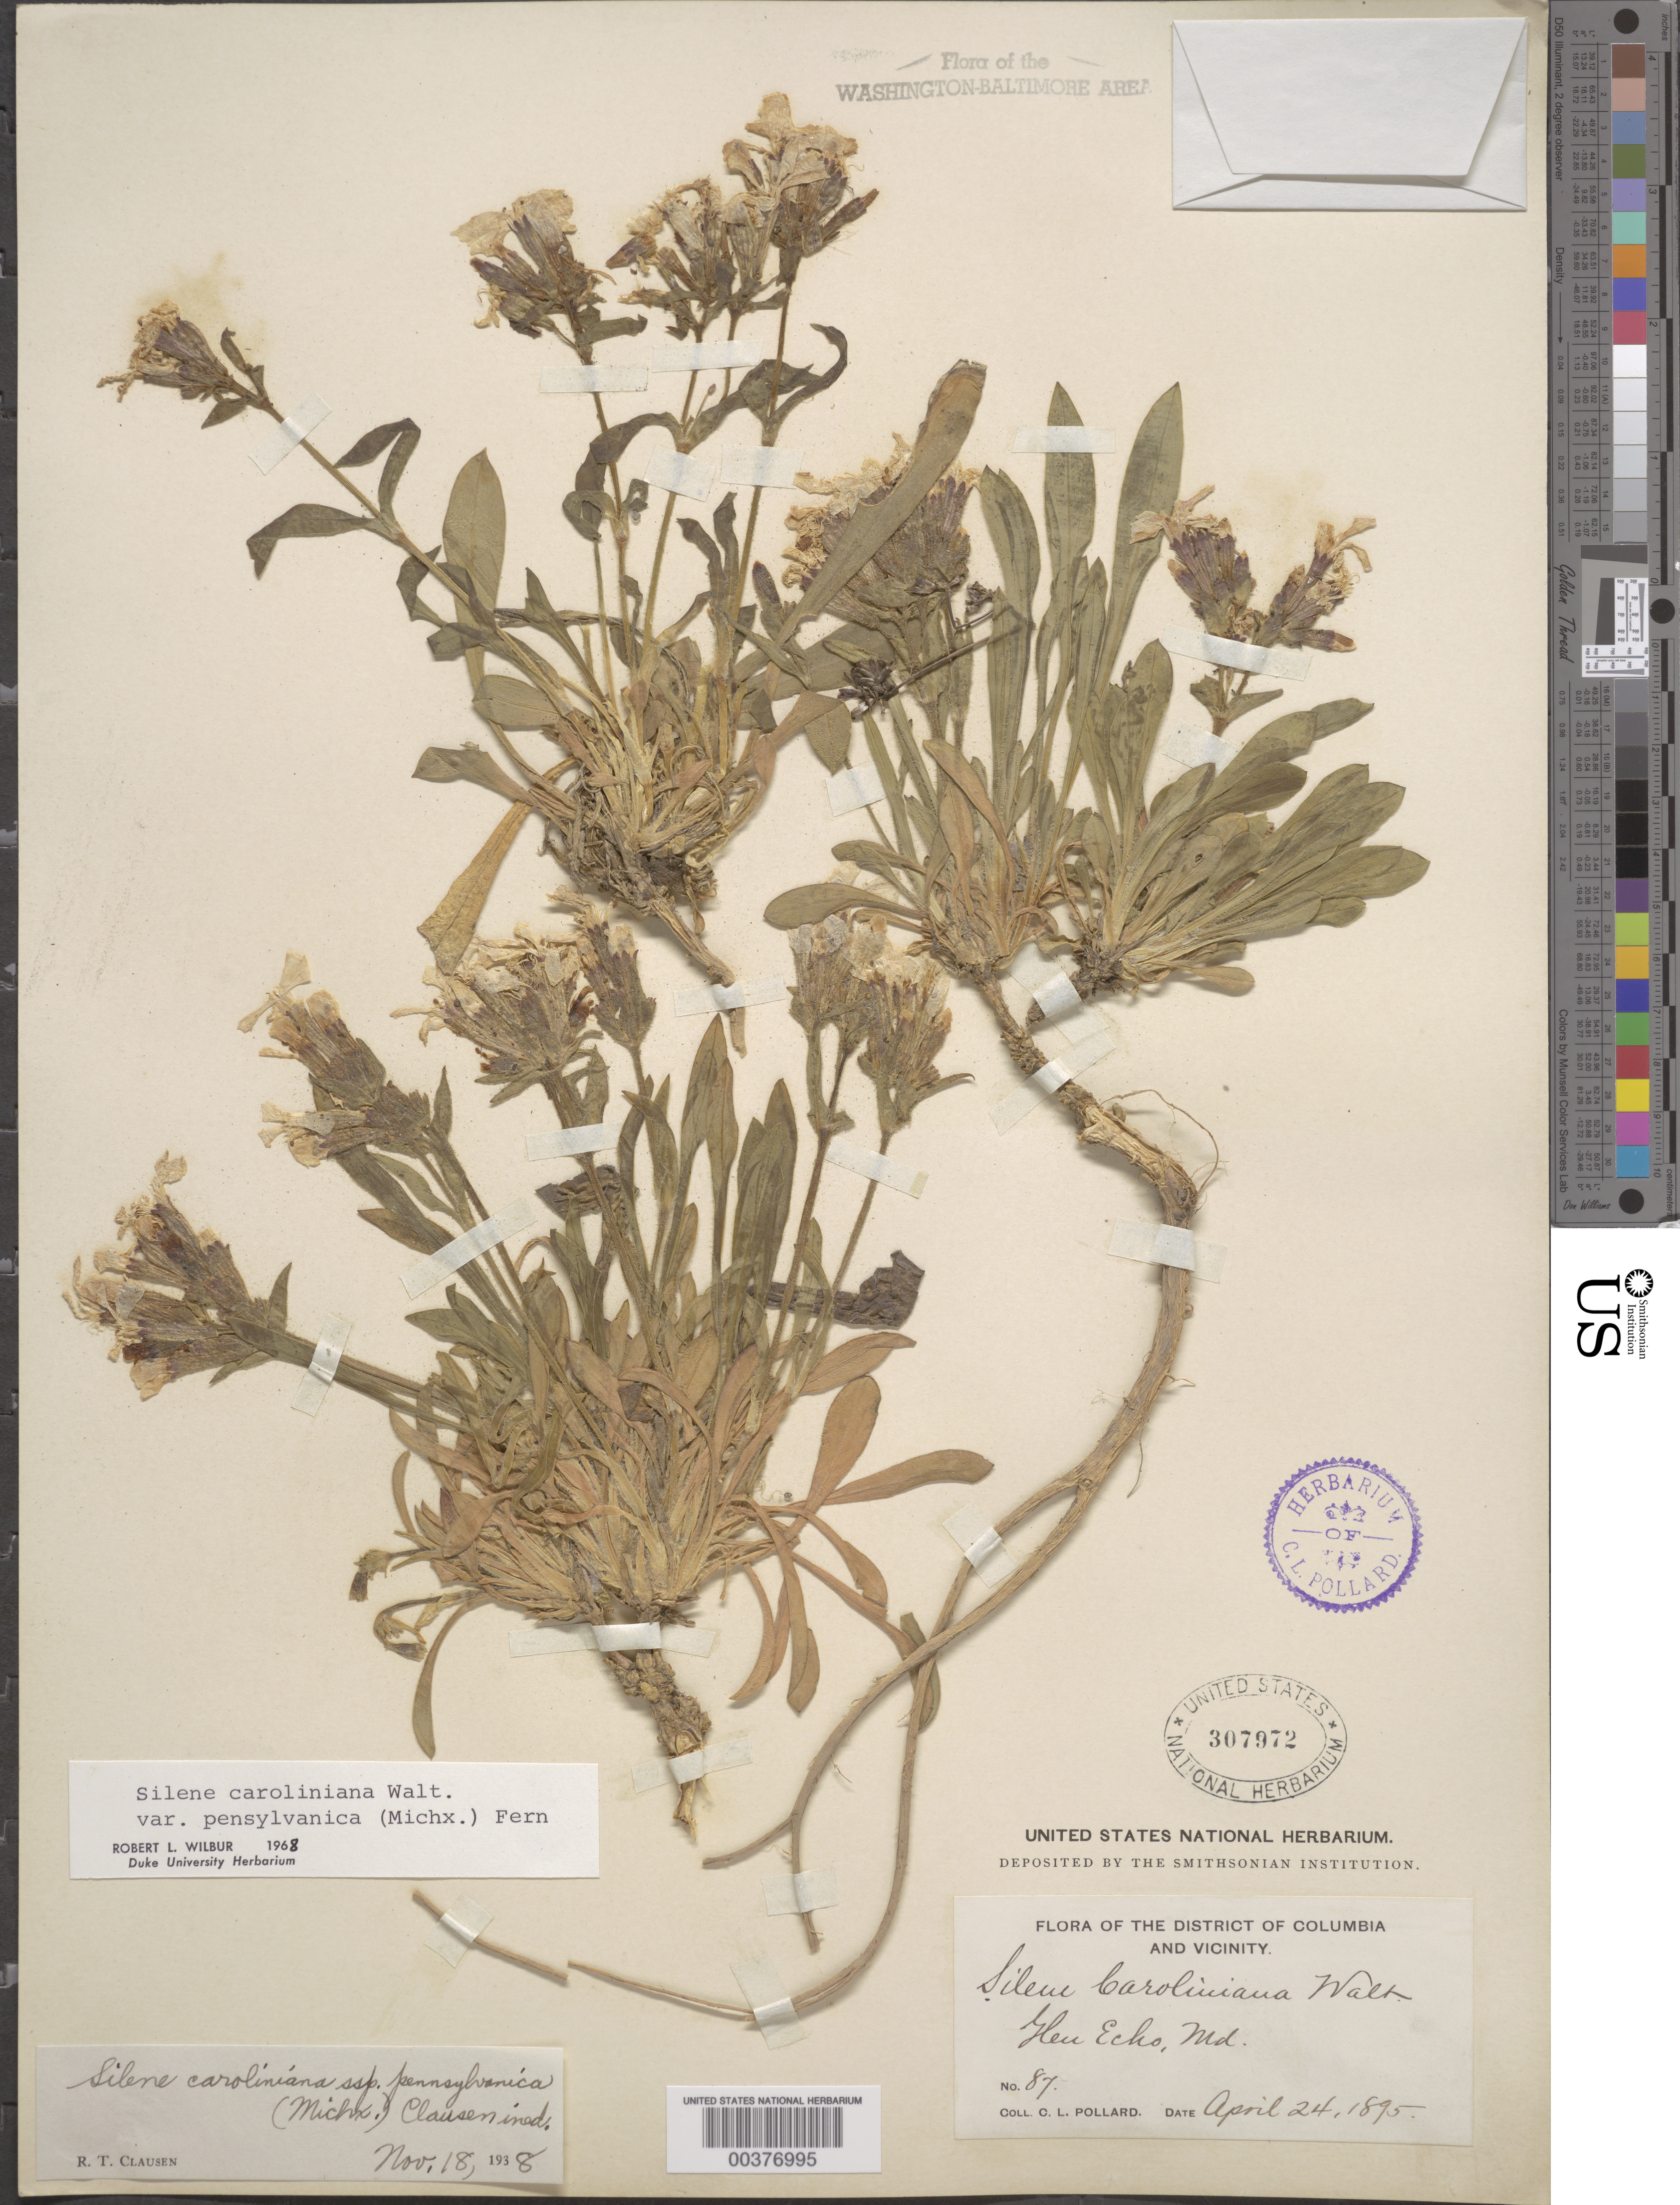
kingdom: Plantae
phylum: Tracheophyta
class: Magnoliopsida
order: Caryophyllales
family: Caryophyllaceae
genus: Silene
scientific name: Silene caroliniana var. pensylvanica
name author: (Michx.) Fernald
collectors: C. L. Pollard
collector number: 87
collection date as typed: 24 Apr 1895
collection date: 1895-04-24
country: United States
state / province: Maryland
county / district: Montgomery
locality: Glen Echo C. & O. Canal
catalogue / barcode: US 307972